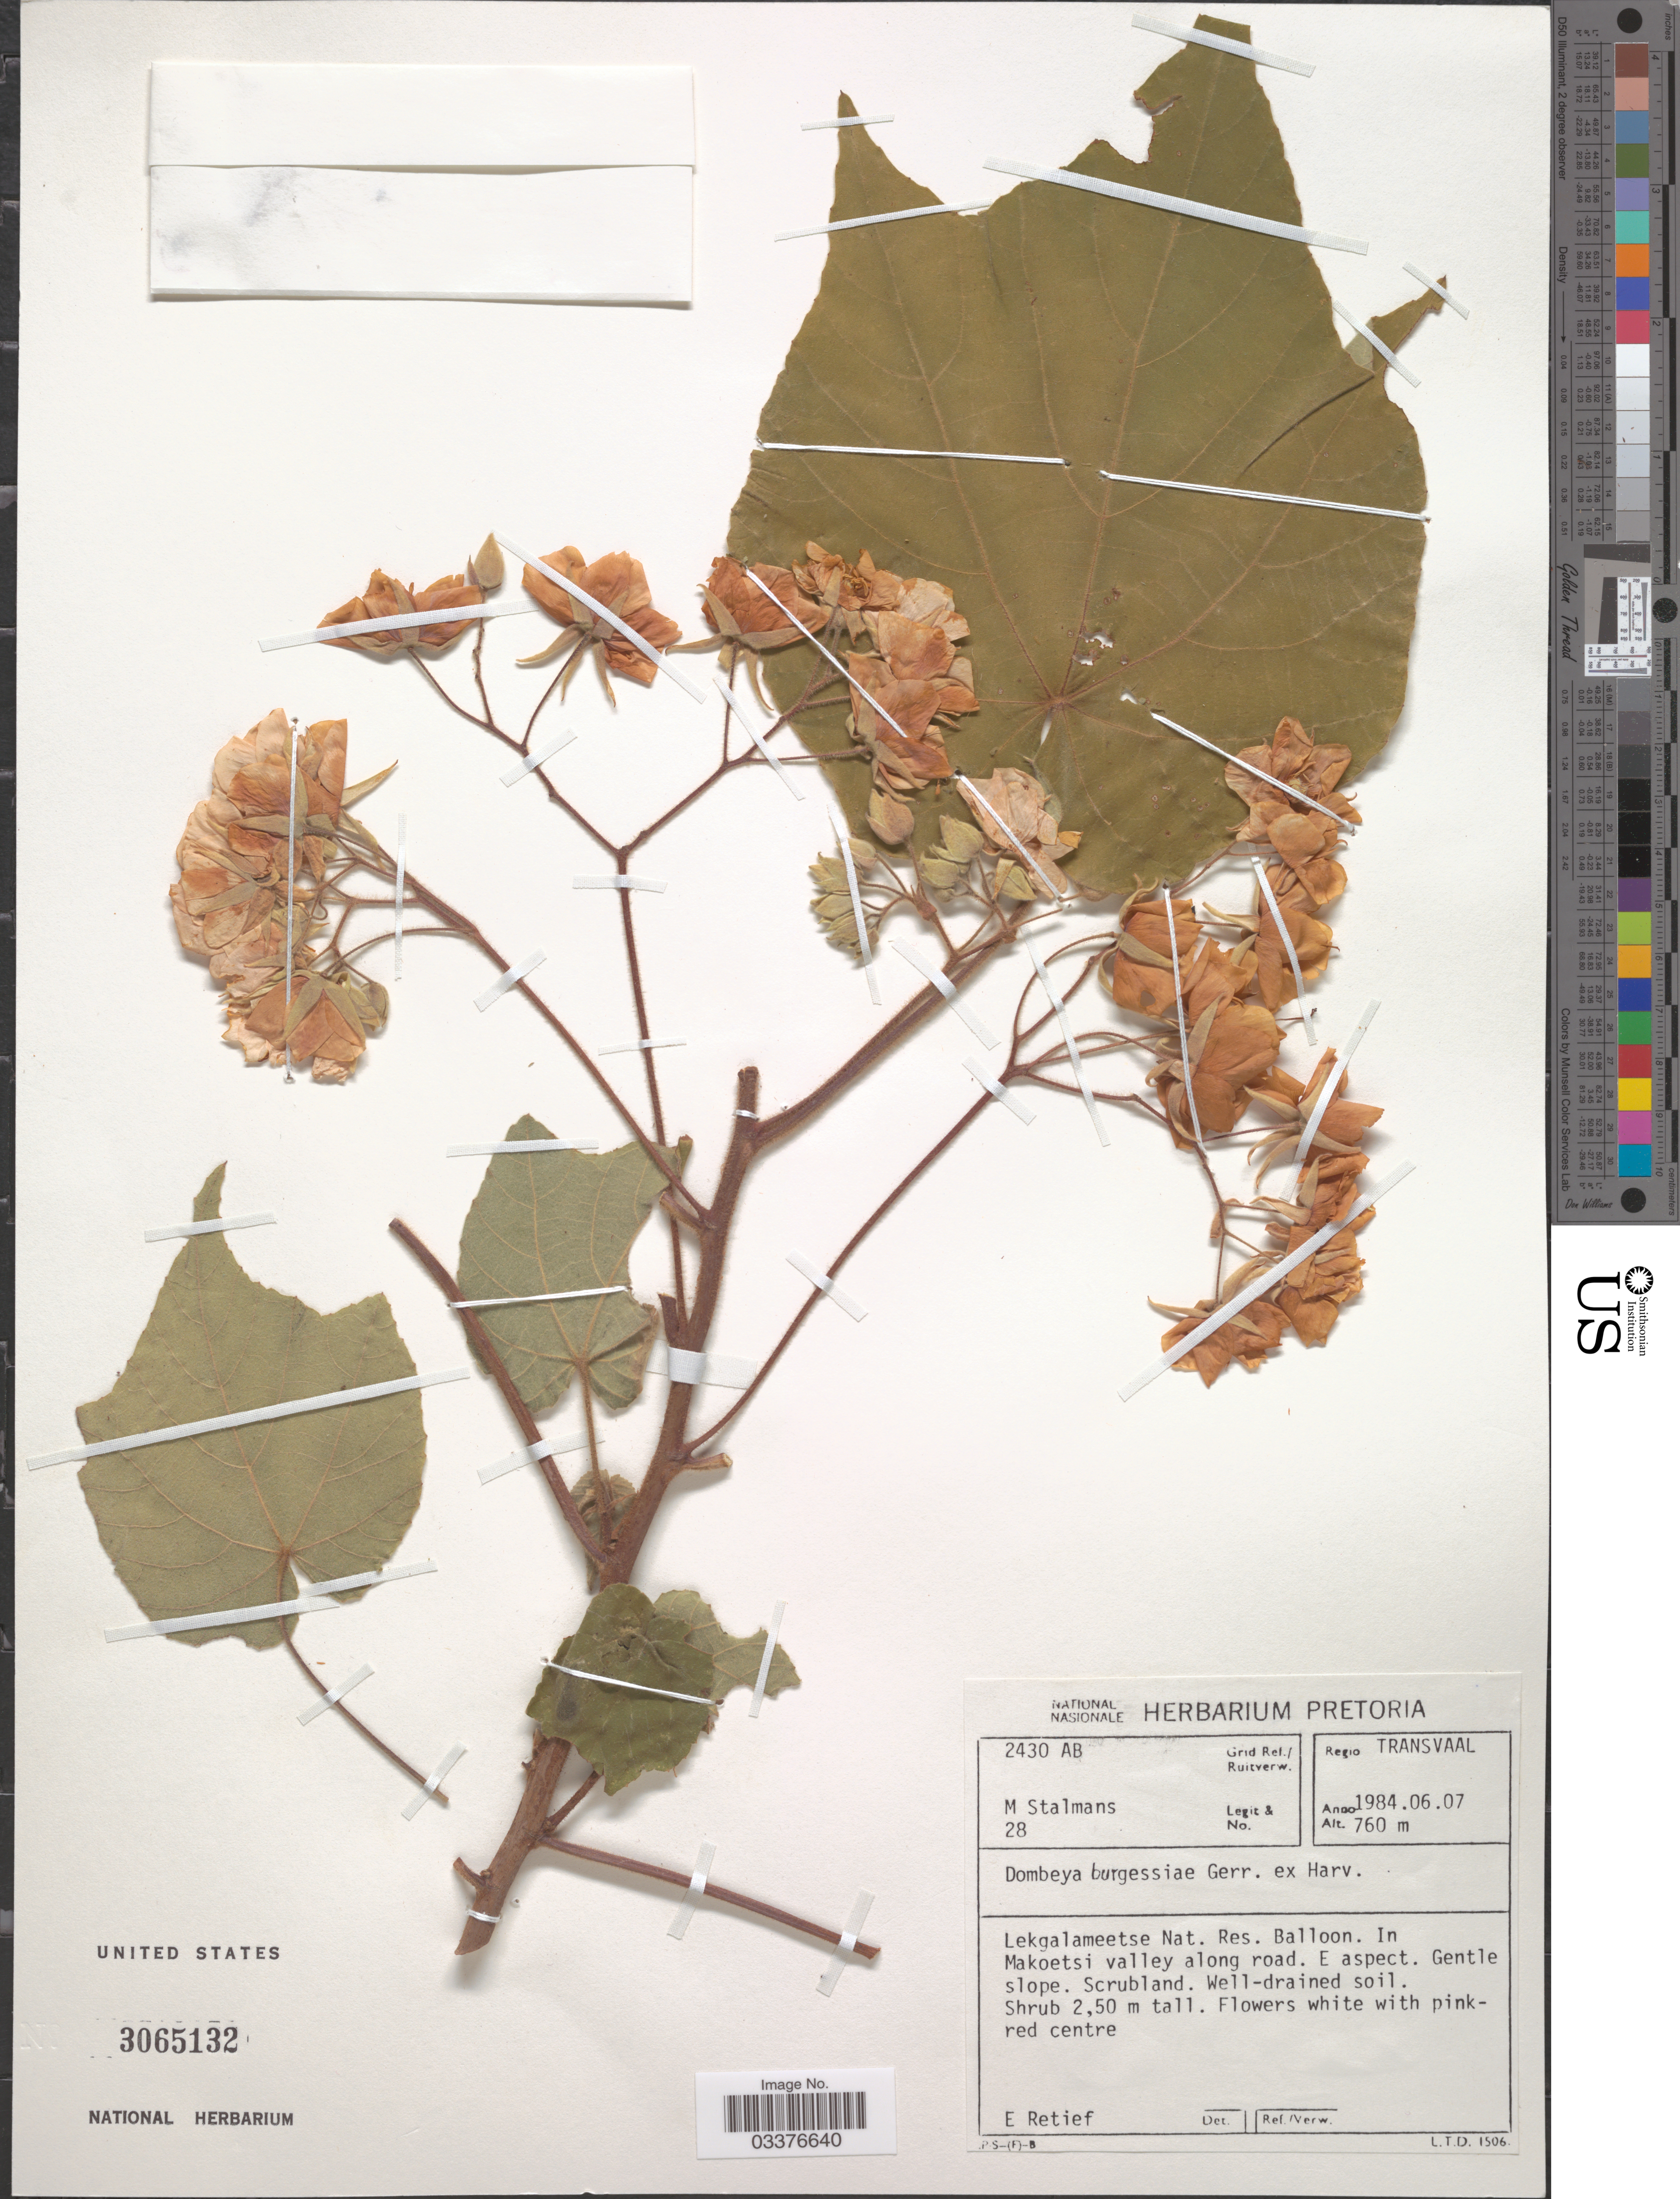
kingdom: Plantae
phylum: Tracheophyta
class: Magnoliopsida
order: Malvales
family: Malvaceae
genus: Dombeya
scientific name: Dombeya burgessiae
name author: Gerrard ex Harv.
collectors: M. Stalmans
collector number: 28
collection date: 1984-06-07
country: South Africa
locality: Regio Transvaal. Grid Ref./Ruitverw. 2430 AB. Lekgalameetse Nat. Res. Balloon. In Makoetsi valley along road.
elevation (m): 760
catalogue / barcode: US 3065132